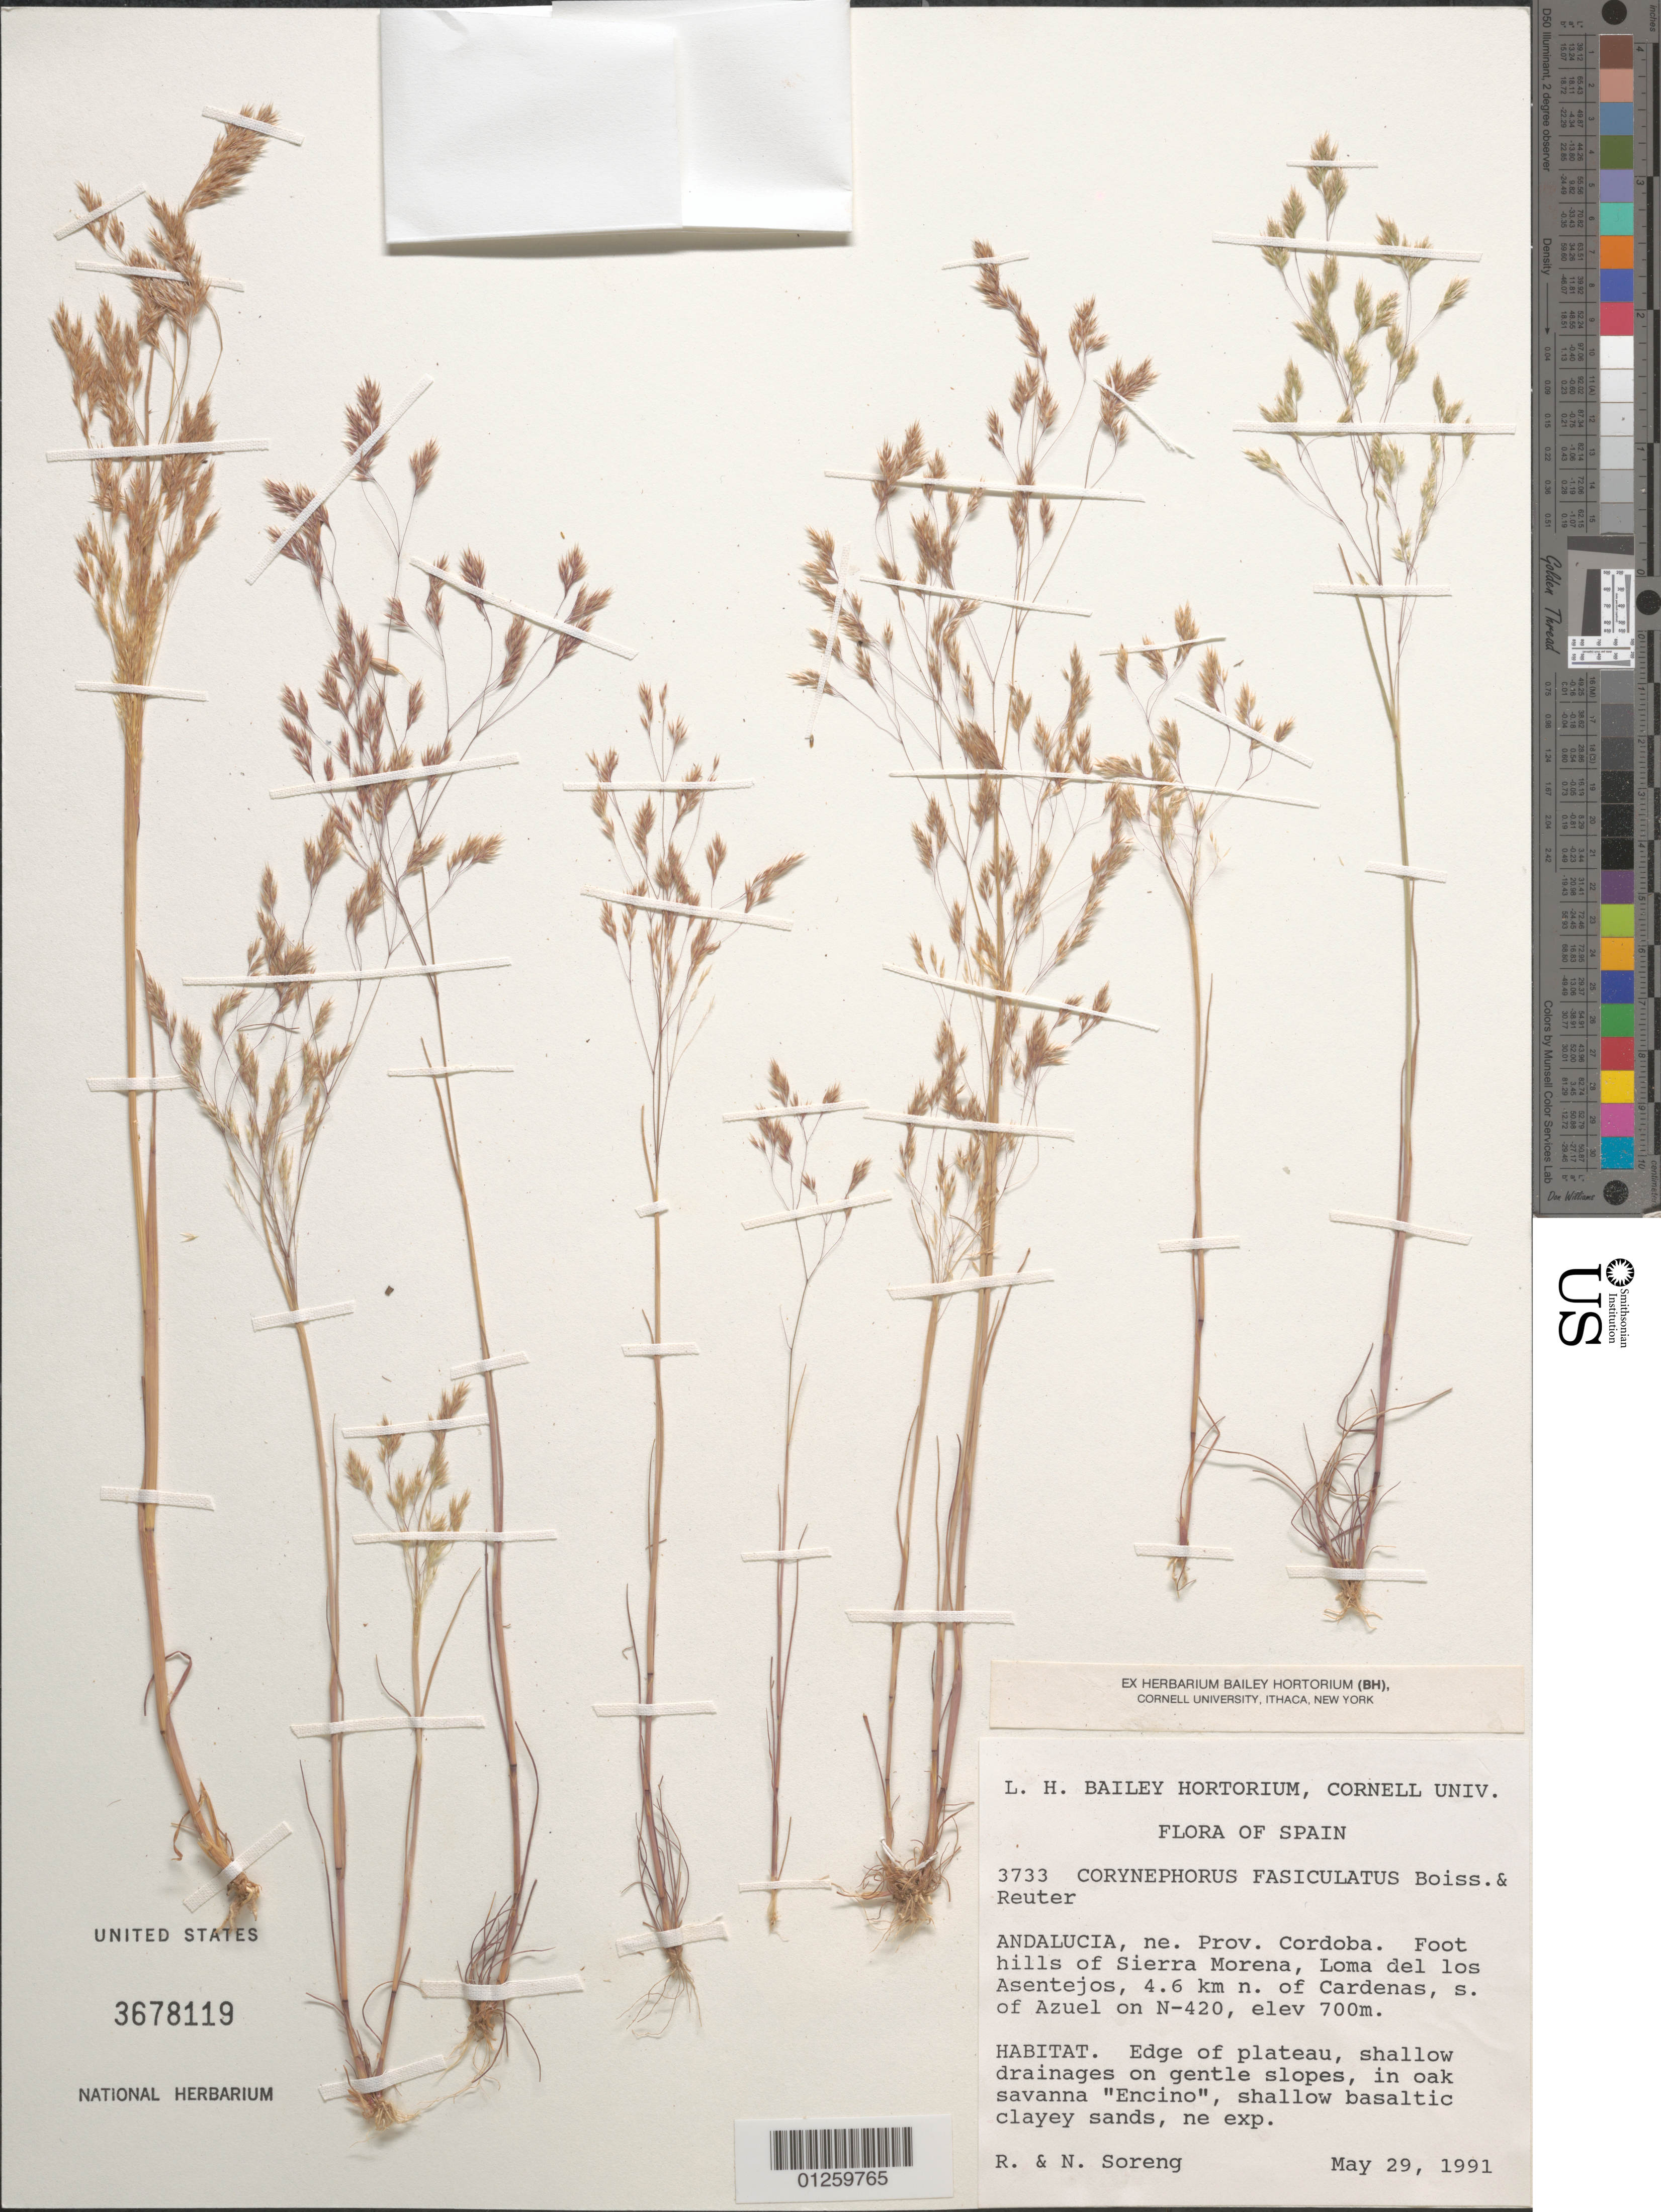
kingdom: Plantae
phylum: Tracheophyta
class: Liliopsida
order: Poales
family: Poaceae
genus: Corynephorus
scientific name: Corynephorus fasciculatus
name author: Boiss. & Reuter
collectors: R. J. Soreng & N. L. Soreng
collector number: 3733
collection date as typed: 29 May 1991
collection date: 1991-05-29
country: Spain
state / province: Andalucia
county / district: Cordoba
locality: Foot hills of Sierra Morena, Loma del los Asentejos, 4.6 km N of Cardenas, S of Azuel on N-420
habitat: Edge of plateau, shallow drainages on gentle slopes, in oak savanna "Encino", shallow basaltic clayey sands, ne exp.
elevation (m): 700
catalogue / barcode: US 3678119